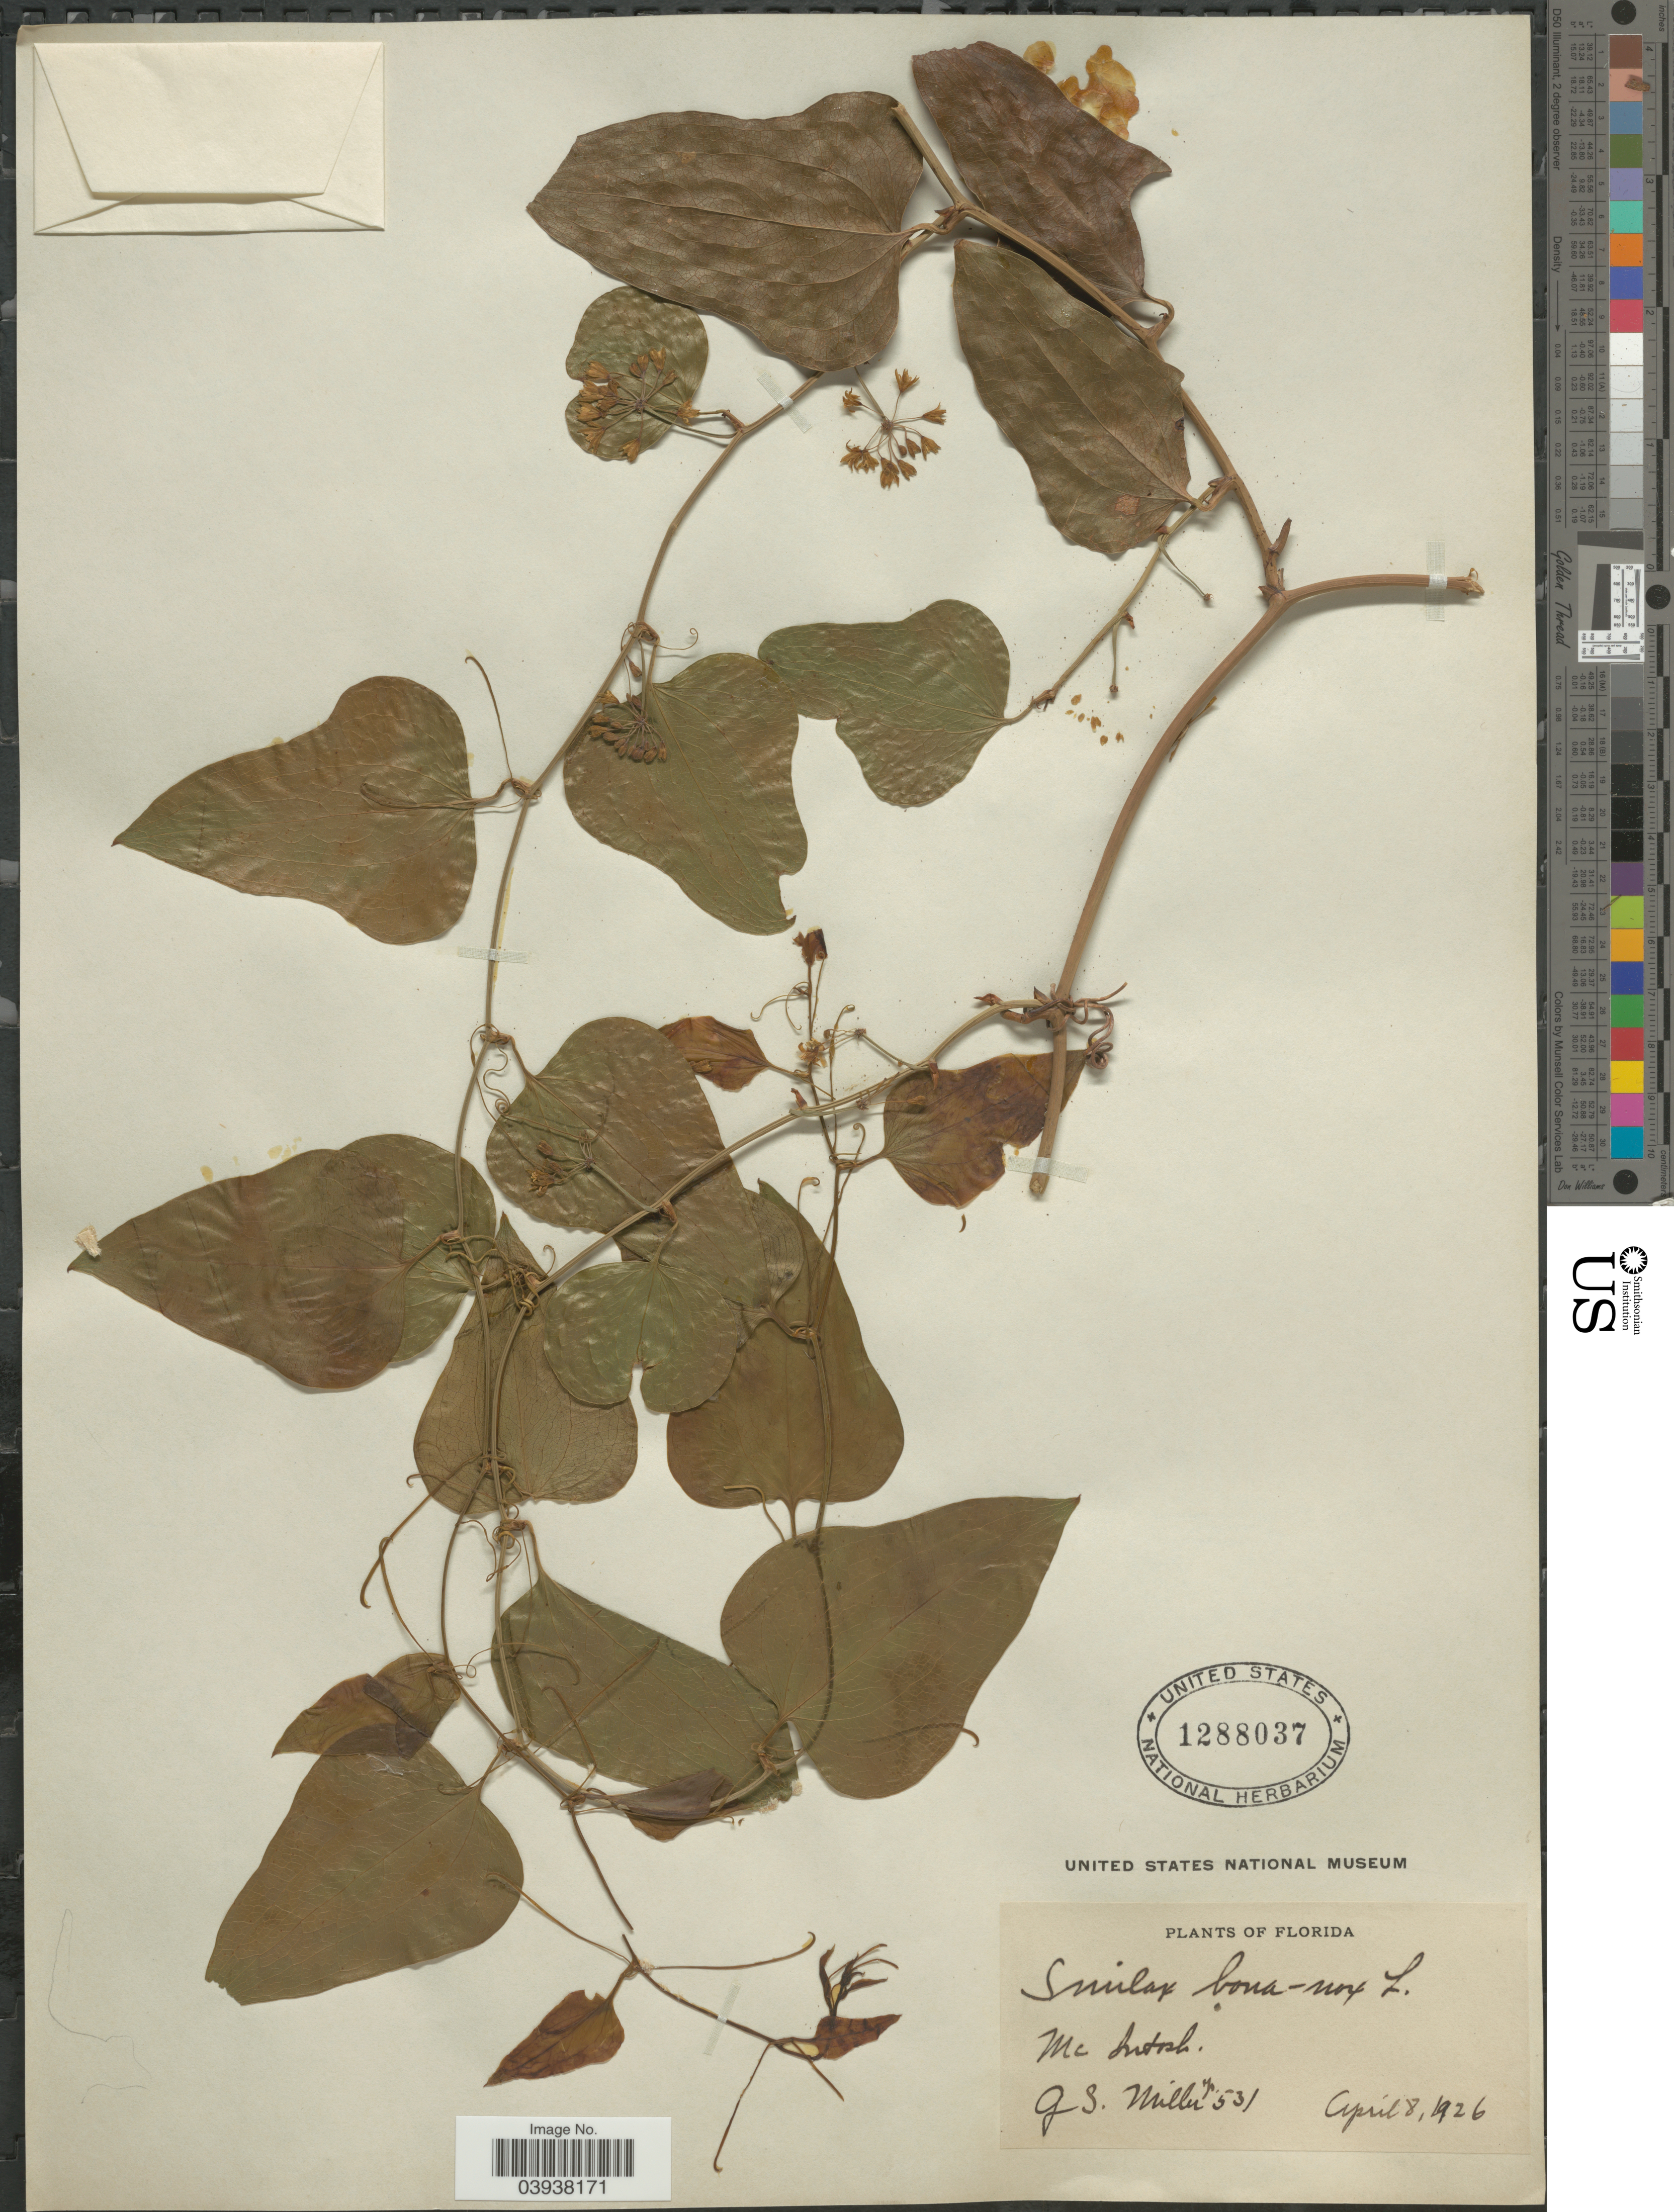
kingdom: Plantae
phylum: Tracheophyta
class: Liliopsida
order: Liliales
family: Smilacaceae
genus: Smilax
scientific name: Smilax bona-nox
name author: L.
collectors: G. S. Miller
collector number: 531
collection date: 1926-04-08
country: United States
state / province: Florida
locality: Mc Intosh.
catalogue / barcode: US 1288037